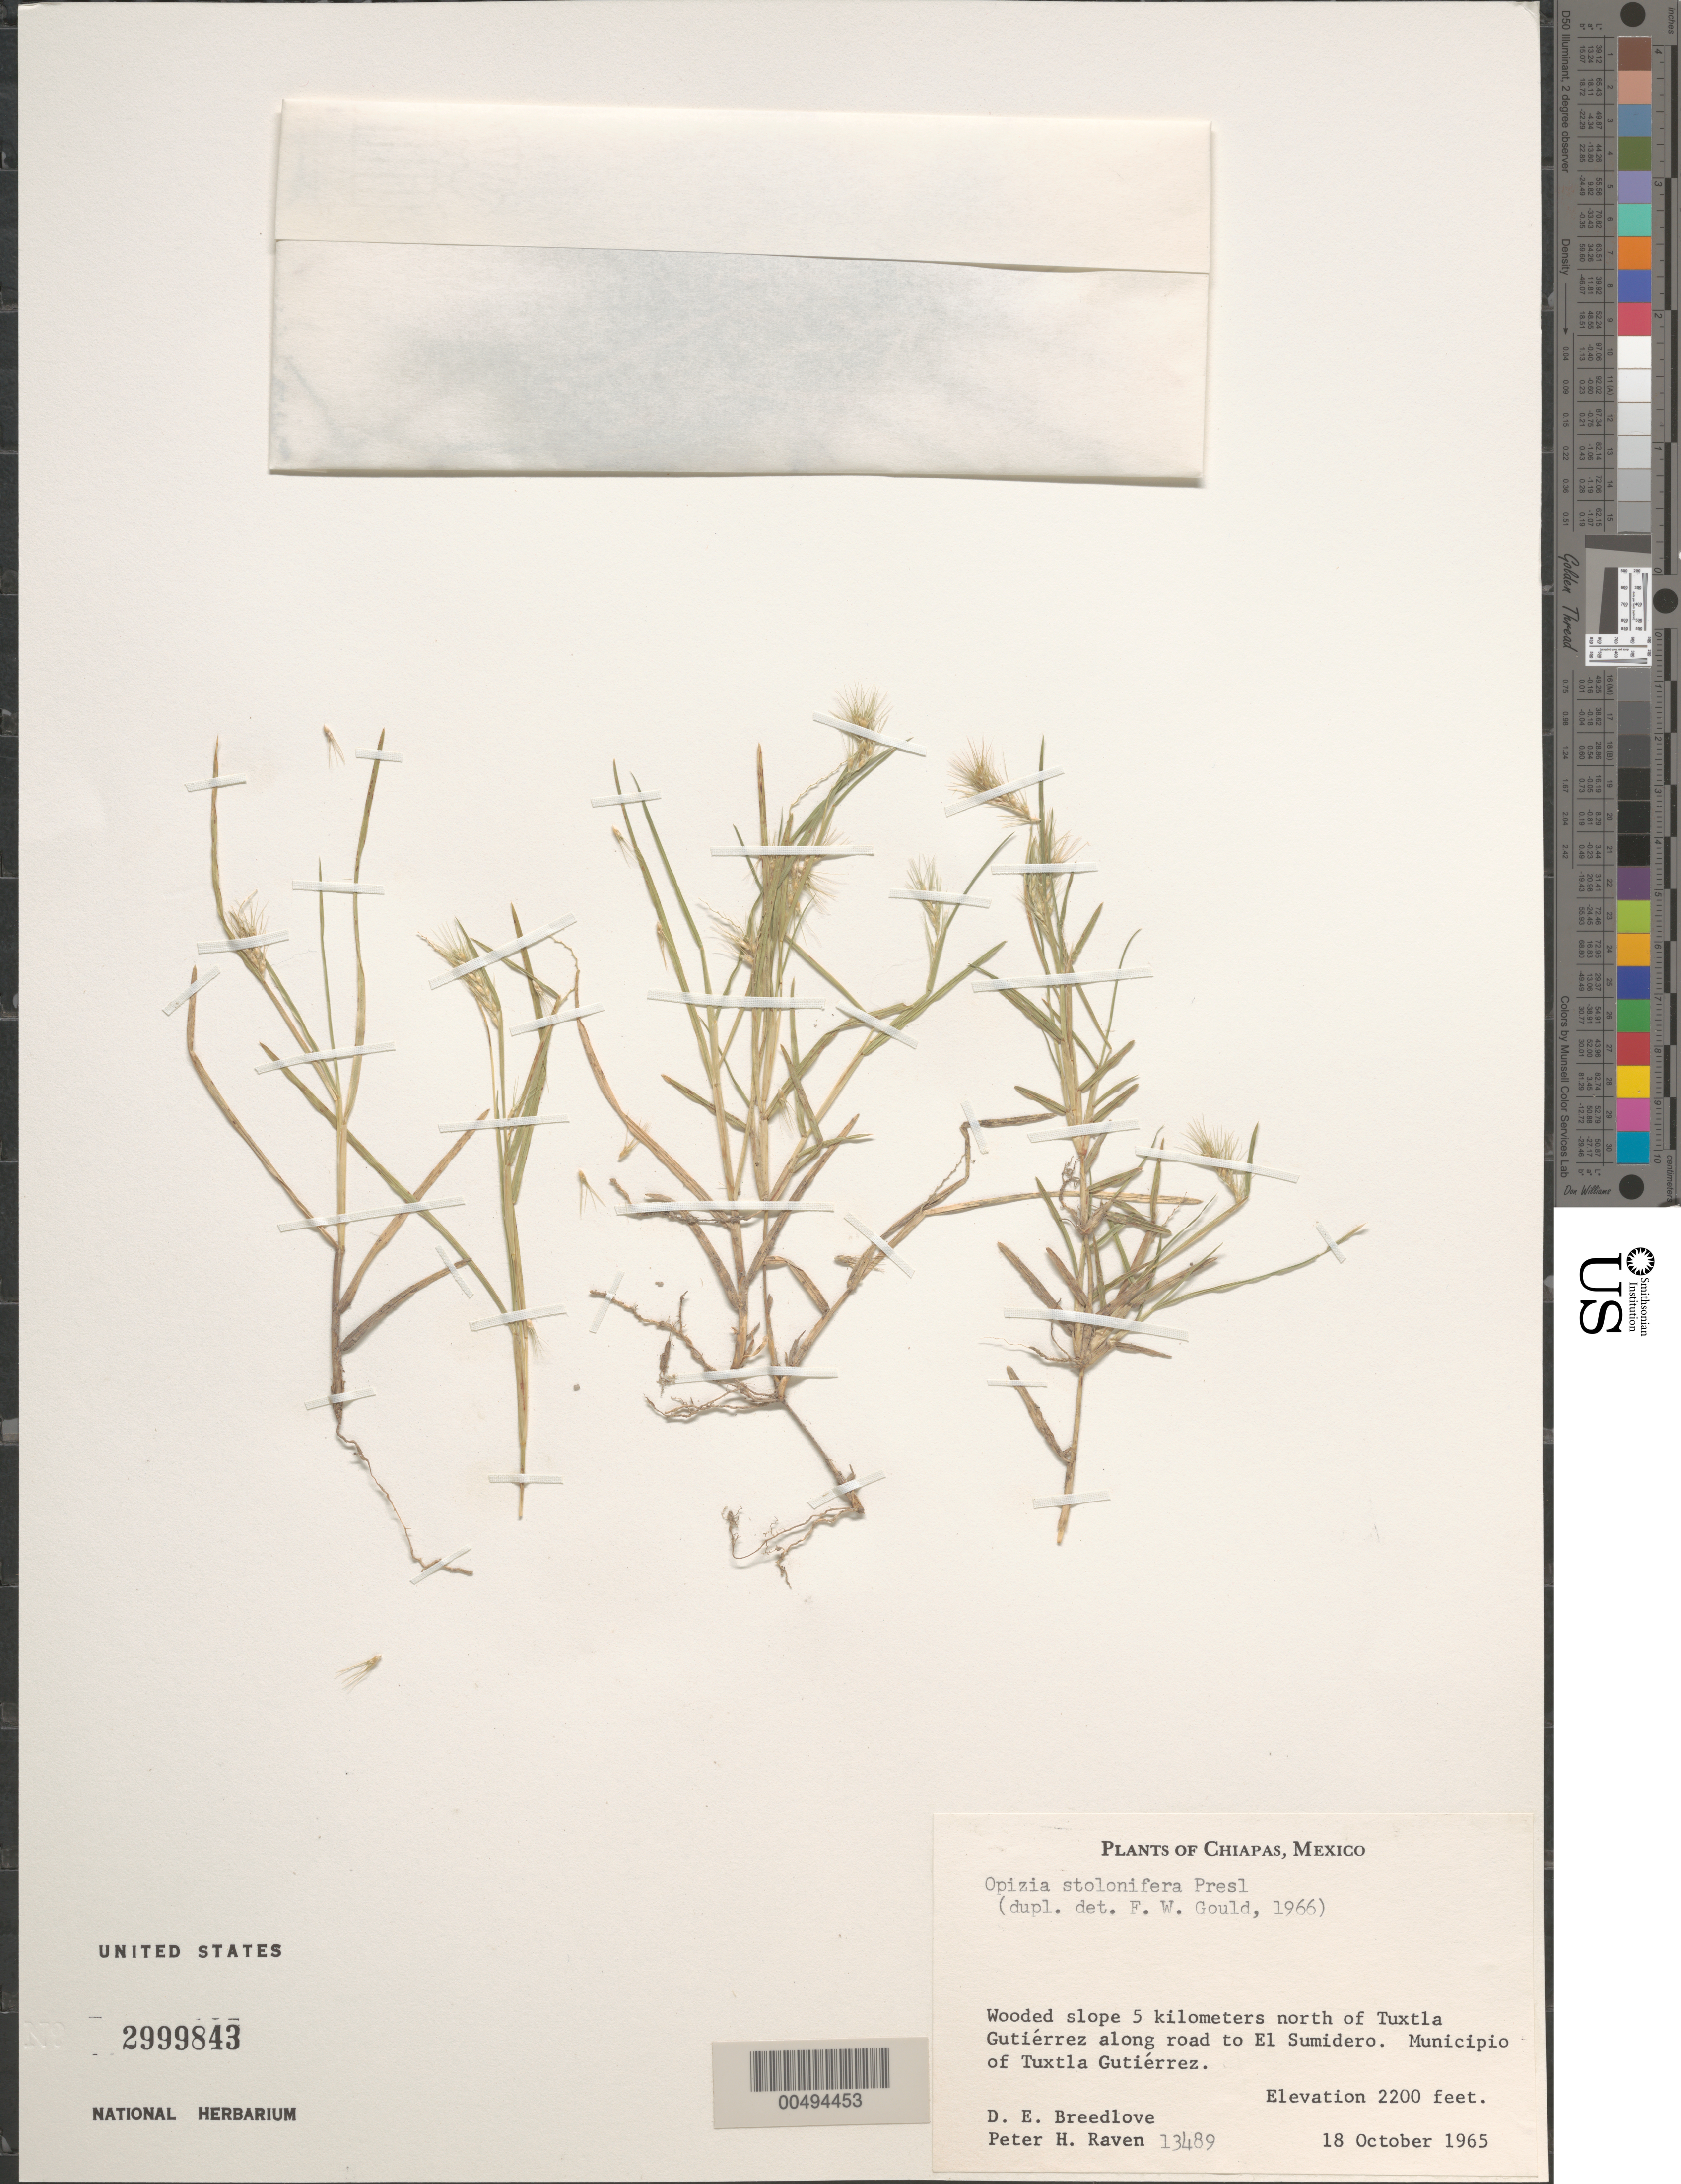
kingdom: Plantae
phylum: Tracheophyta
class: Liliopsida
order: Poales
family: Poaceae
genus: Opizia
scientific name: Opizia stolonifera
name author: J. Presl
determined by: Gould, F. W.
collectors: D. E. Breedlove & P. H. Raven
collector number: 13489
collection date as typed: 18 Oct 1965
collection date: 1965-10-18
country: Mexico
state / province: Chiapas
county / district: Tuxtla Gutiérrez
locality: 5 km N of Tuxtla Gutiérrez along rd to El Sumidero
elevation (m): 671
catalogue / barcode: US 2999843